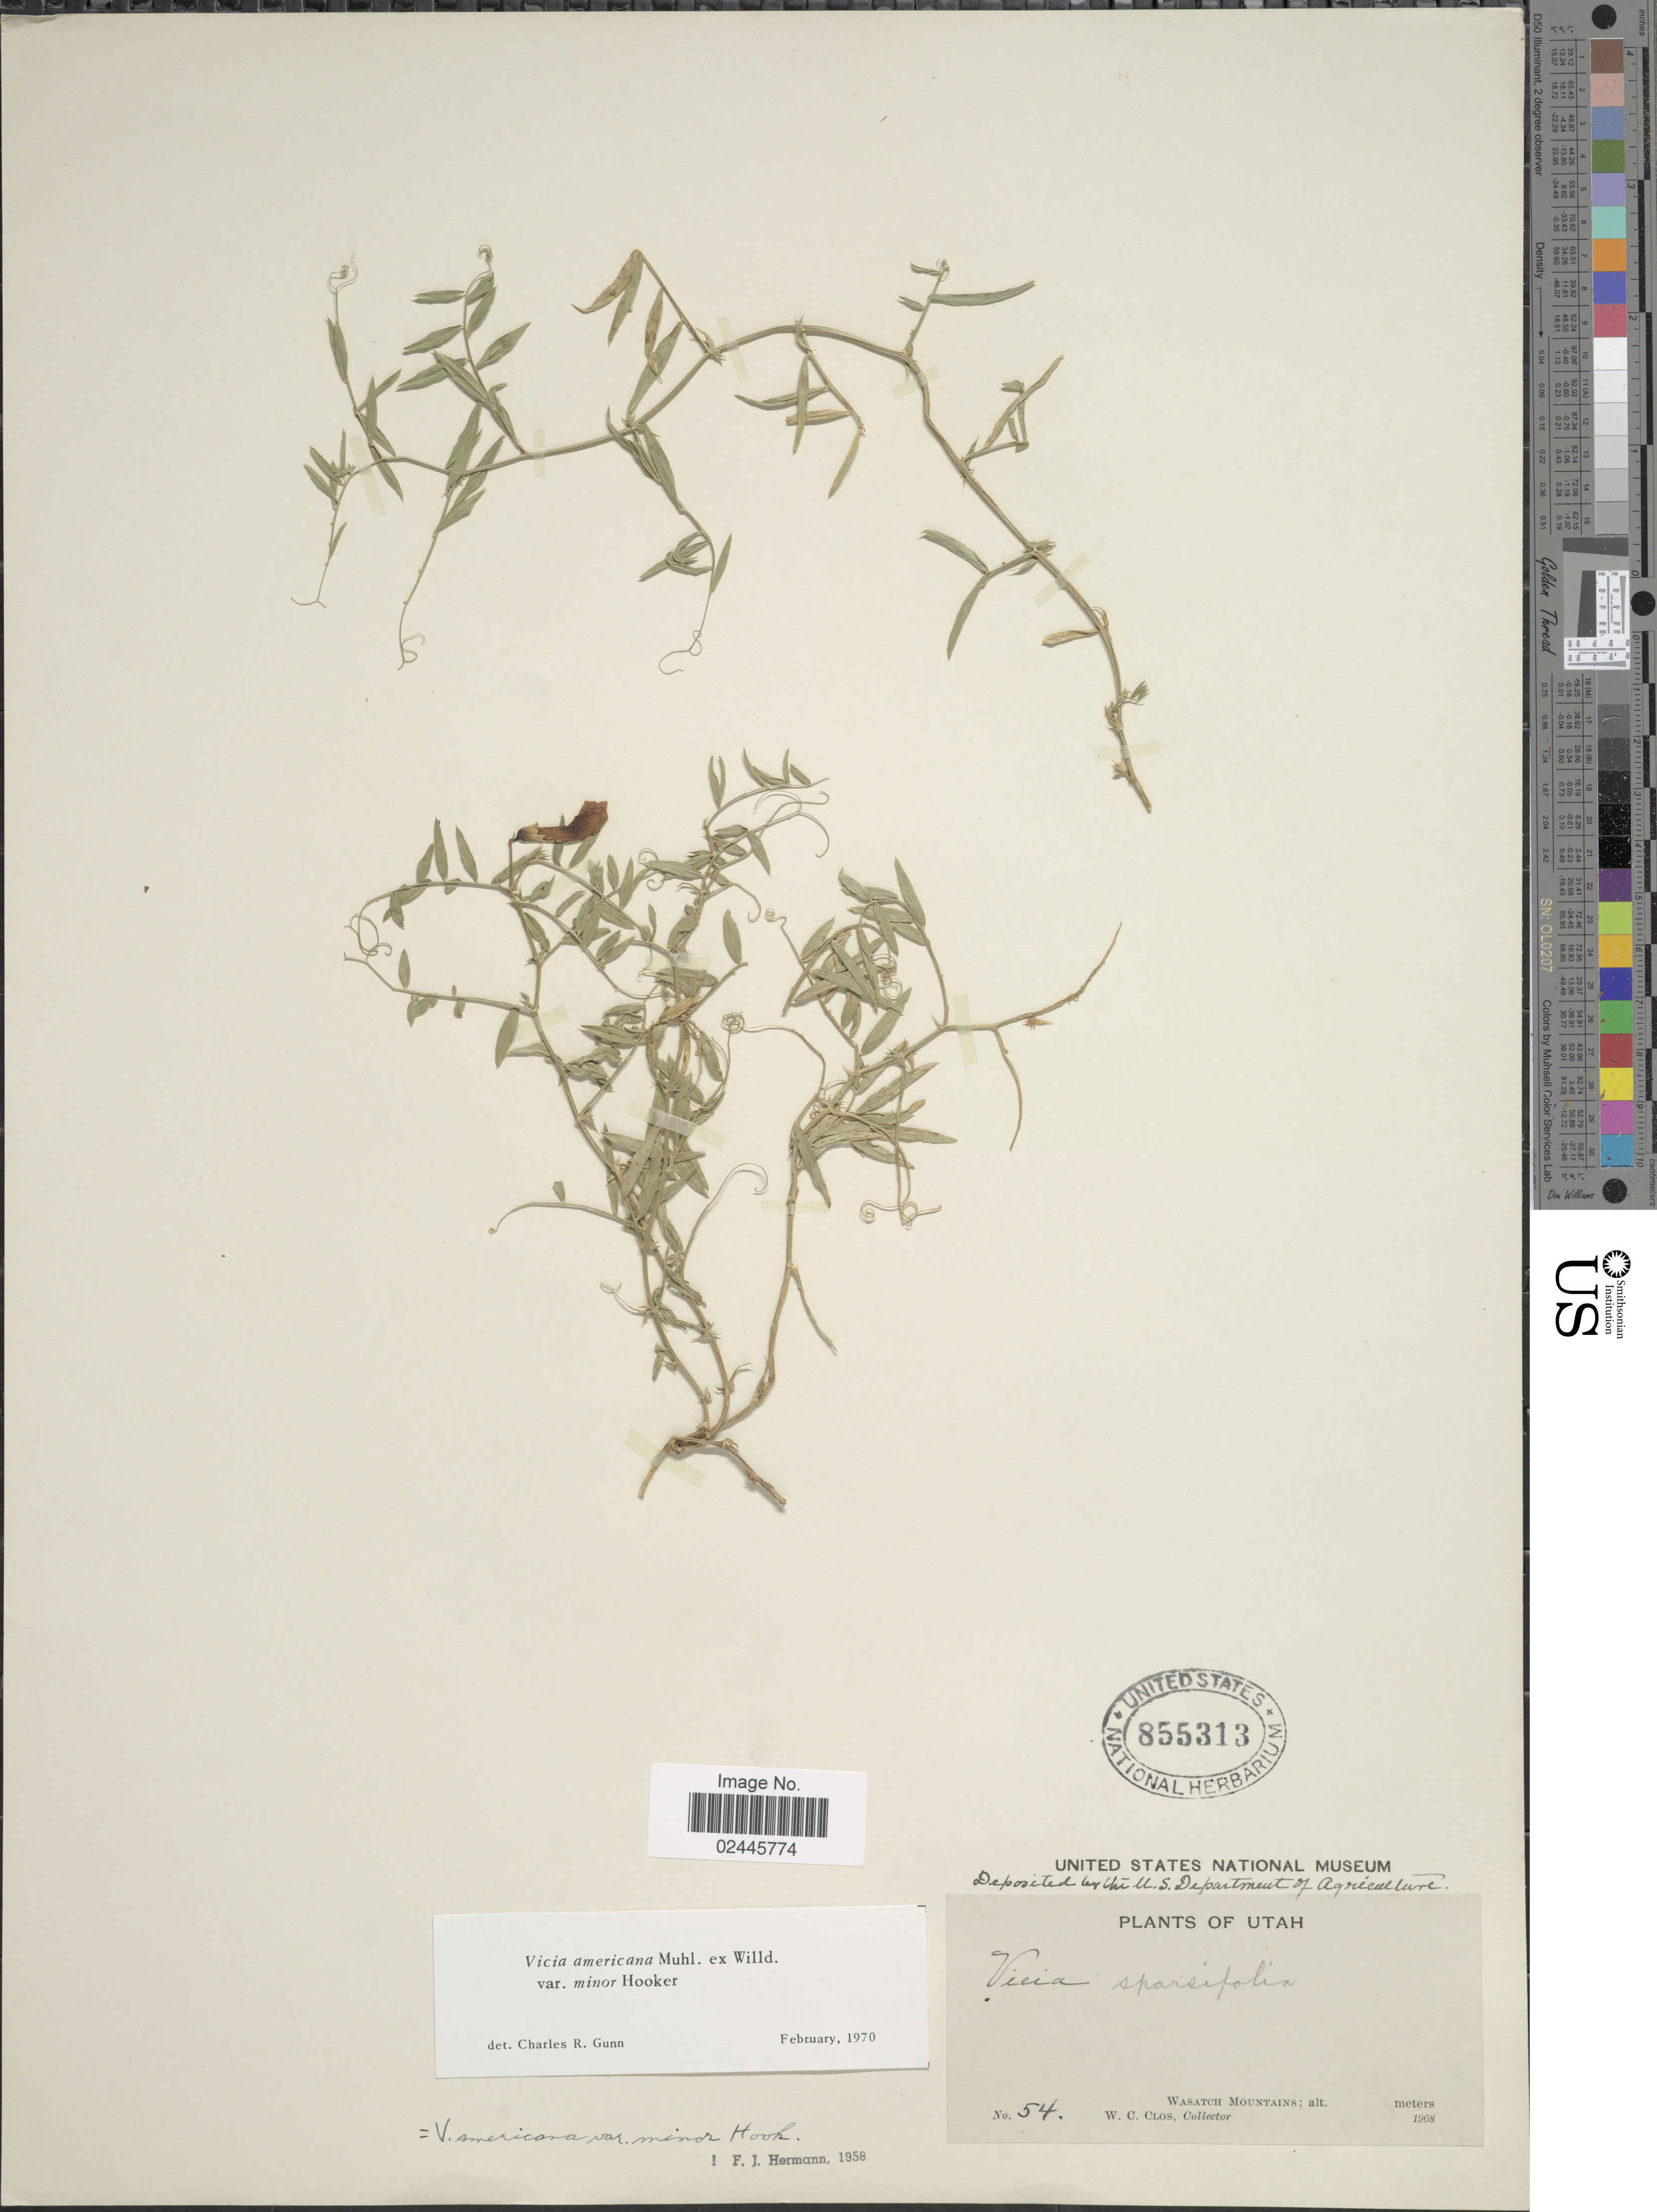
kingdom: Plantae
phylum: Tracheophyta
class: Magnoliopsida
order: Fabales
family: Fabaceae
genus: Vicia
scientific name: Vicia americana var. minor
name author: Hook.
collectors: W. C. Clos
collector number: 54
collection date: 1908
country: United States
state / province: Utah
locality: Utah, Wasatch Mountains.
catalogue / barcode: US 855313